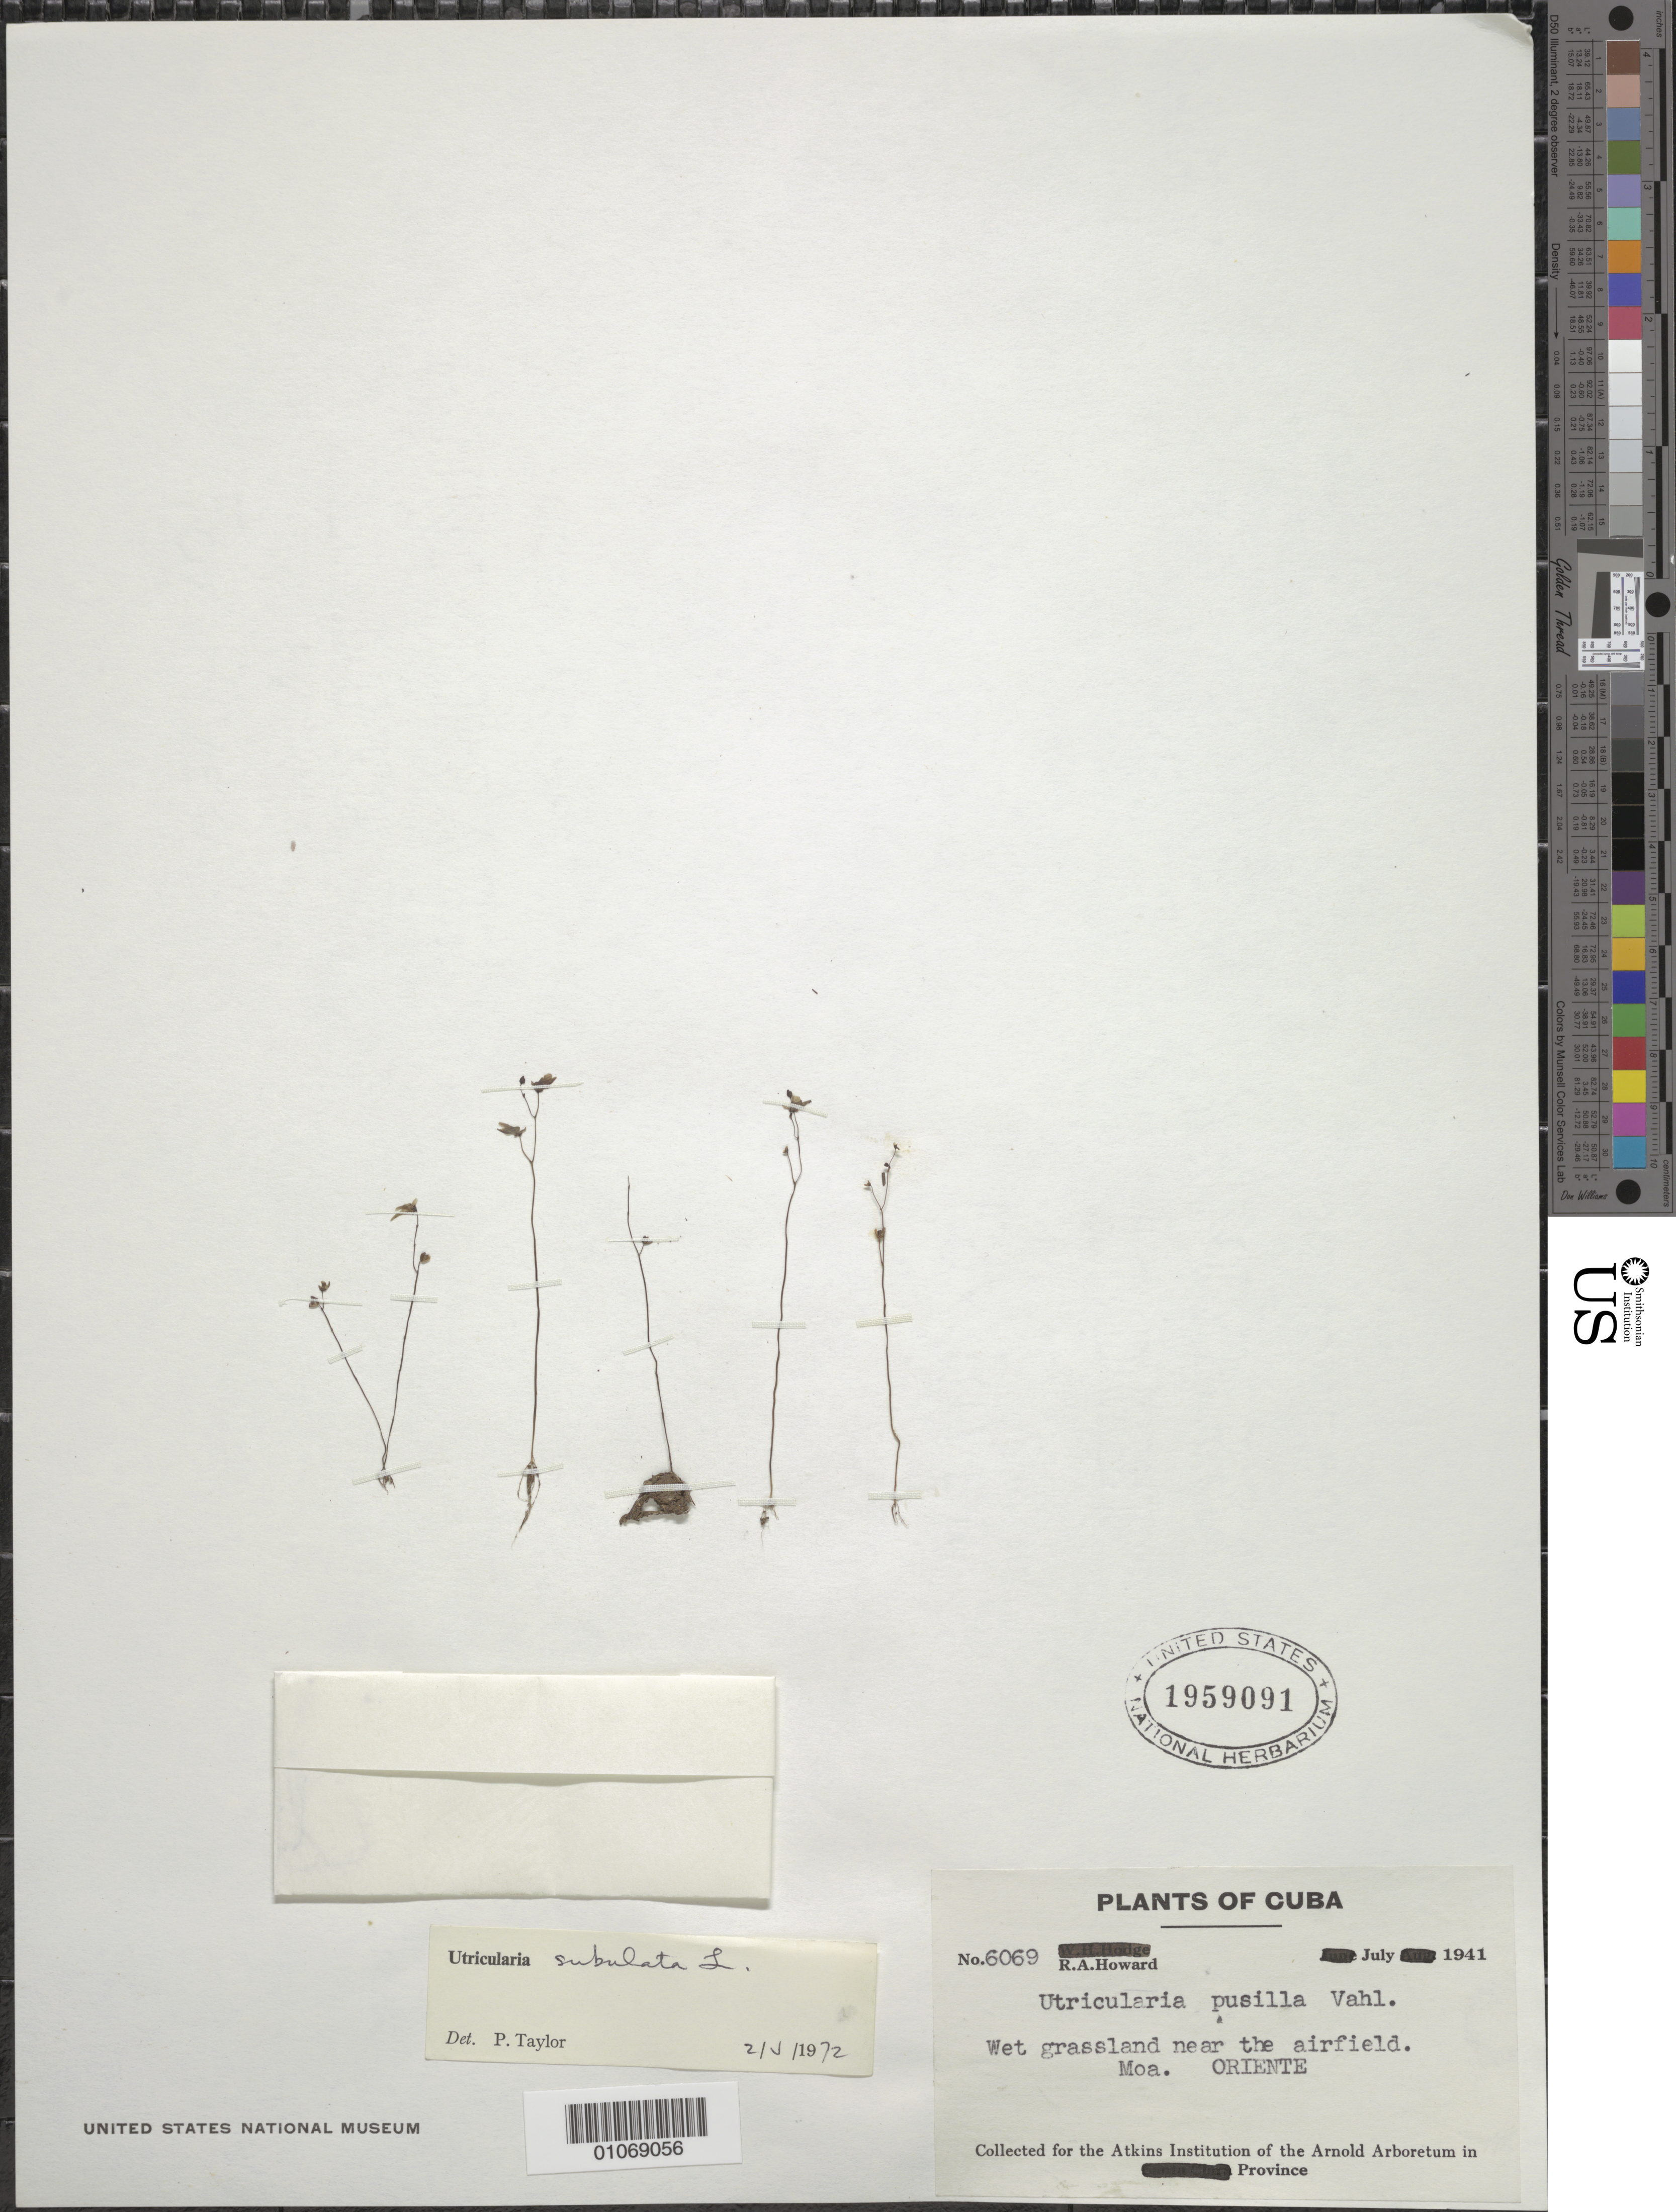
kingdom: Plantae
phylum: Tracheophyta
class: Magnoliopsida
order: Lamiales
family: Lentibulariaceae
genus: Utricularia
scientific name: Utricularia subulata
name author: L.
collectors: R. A. Howard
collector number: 6069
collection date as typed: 01 Jul 1941 to 31 Jul 1941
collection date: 1941-07-01/1941-07-31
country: Cuba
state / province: Holguín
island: Cuba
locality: Wet grassland near the airfield Moa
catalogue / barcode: US 1959091